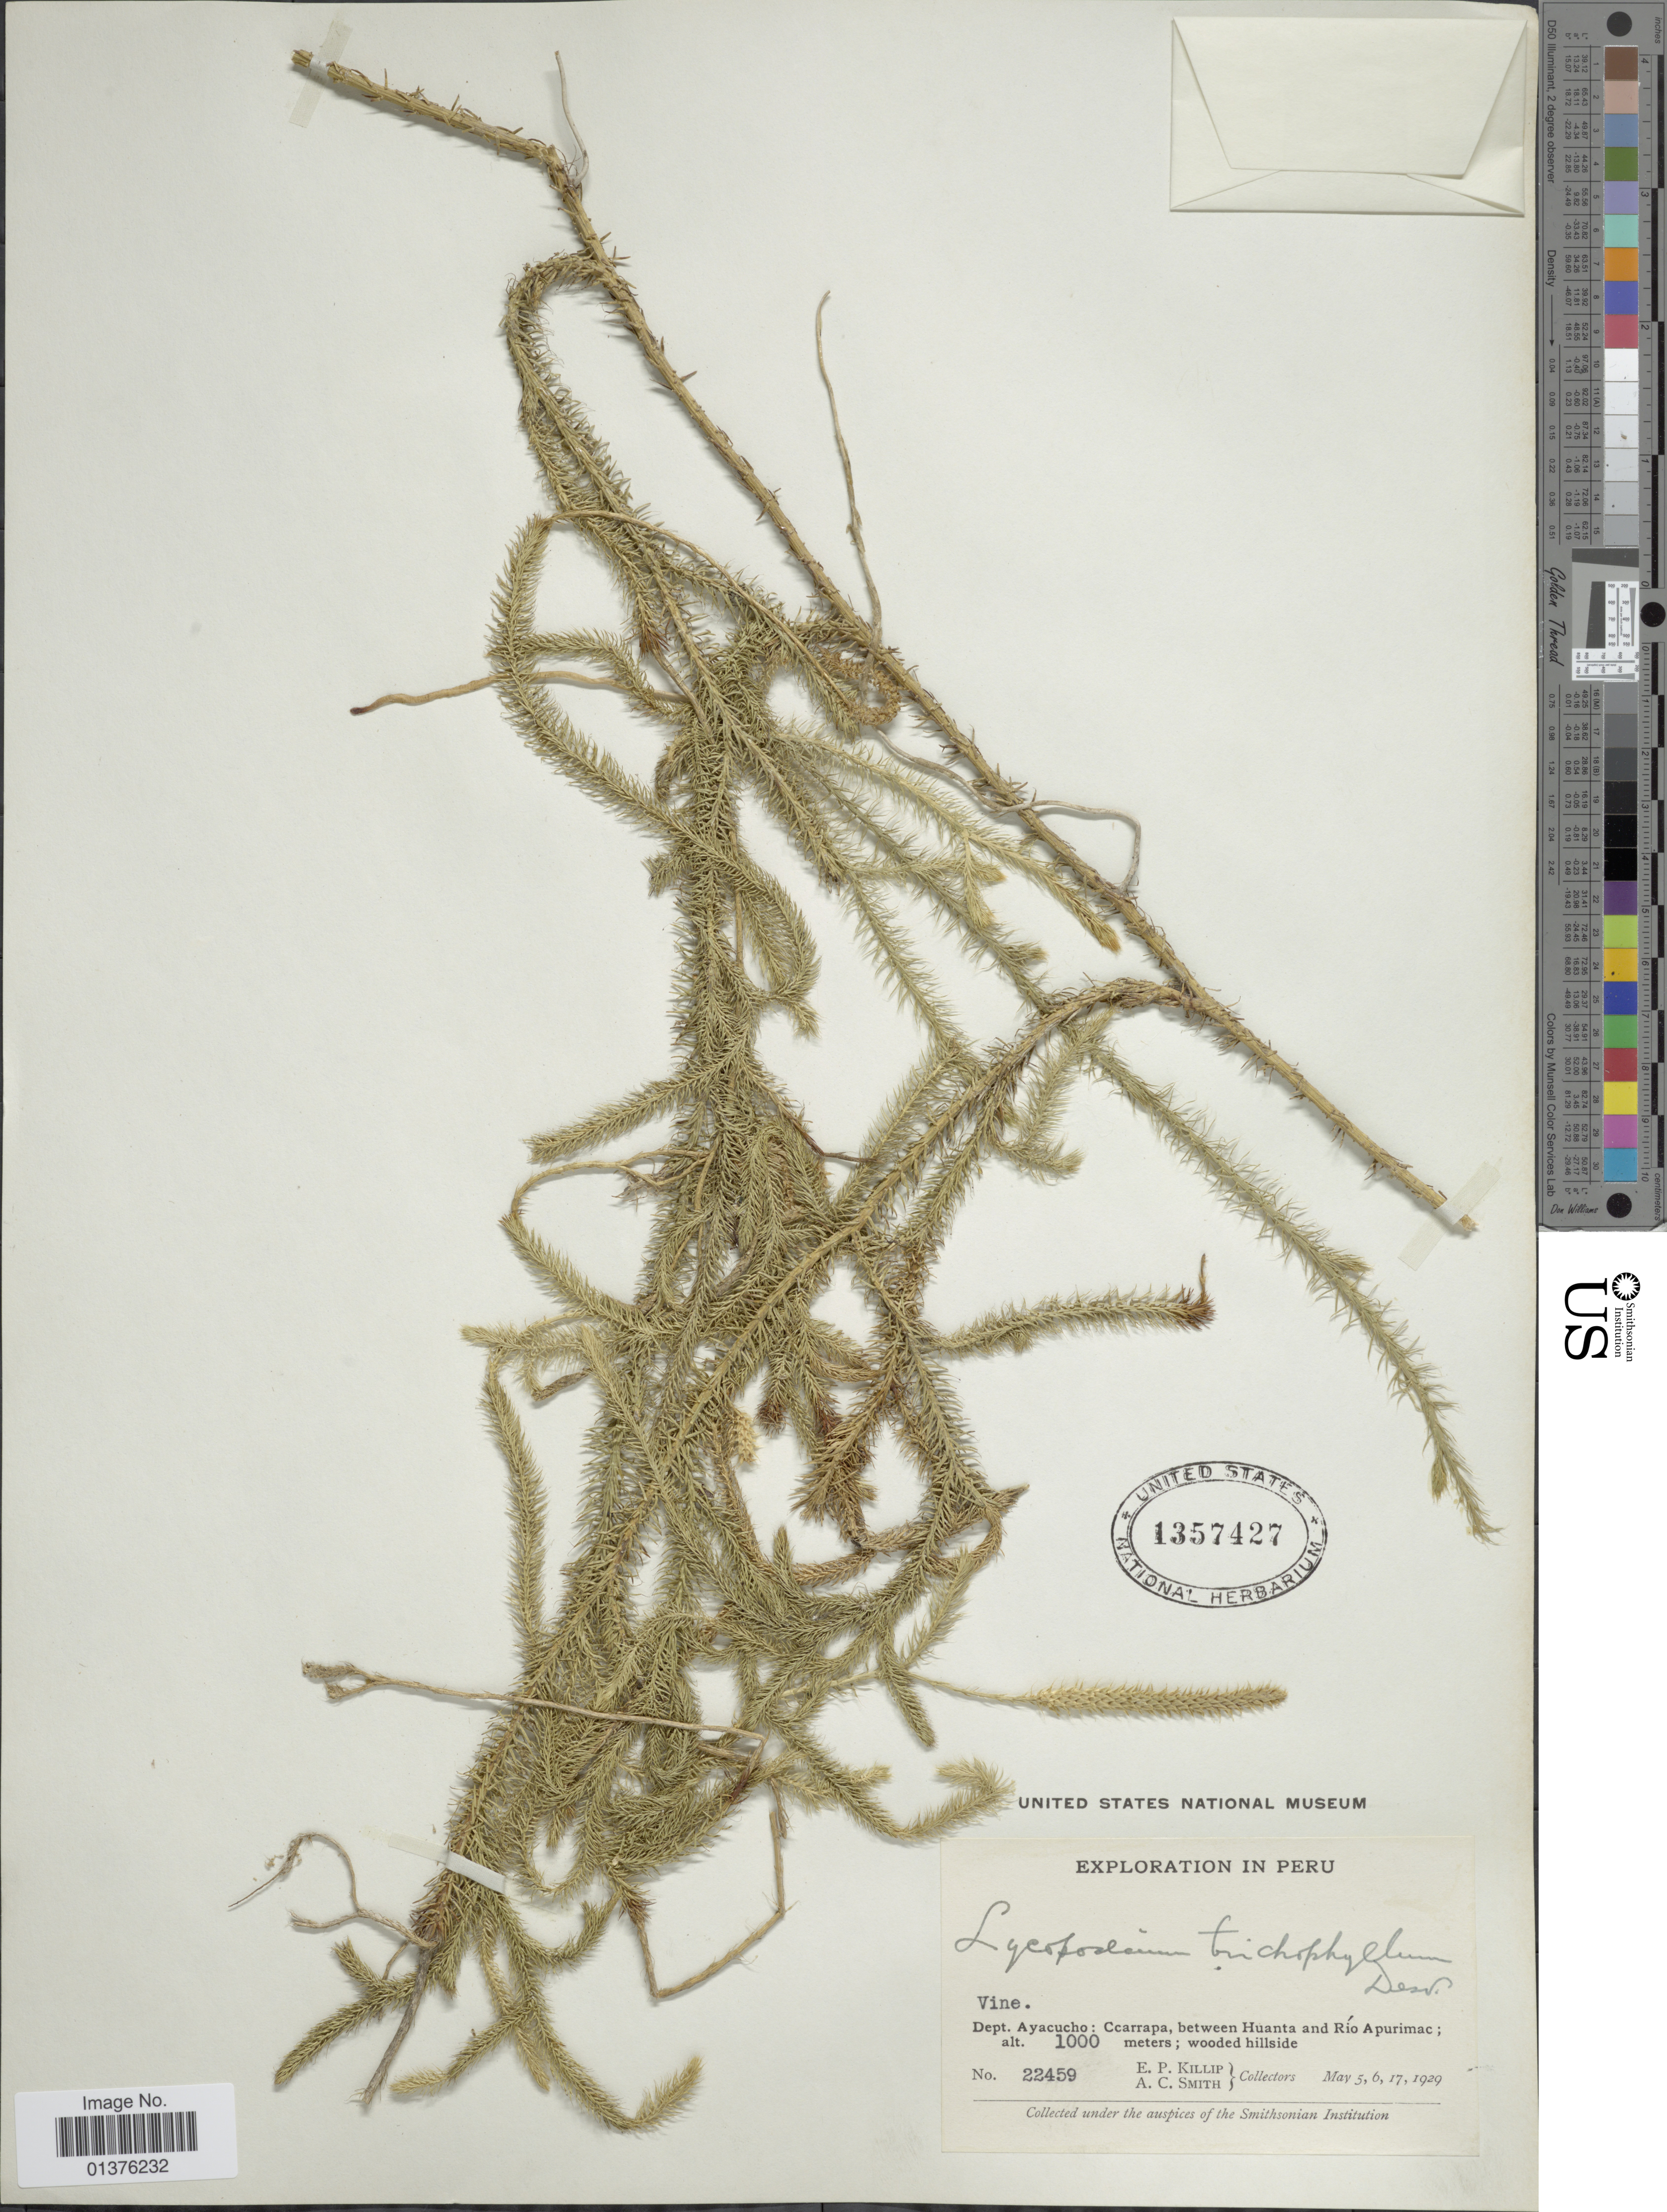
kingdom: Plantae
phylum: Tracheophyta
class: Lycopodiopsida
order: Lycopodiales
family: Lycopodiaceae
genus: Lycopodium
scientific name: Lycopodium clavatum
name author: L.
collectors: E. P. Killip & A. C. Smith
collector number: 22459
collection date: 1929-05-05/1929-05-17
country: Peru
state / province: Ayacucho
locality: Ccarrapa, between Huanta and Rio Apurimac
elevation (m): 1000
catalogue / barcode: US 1357427